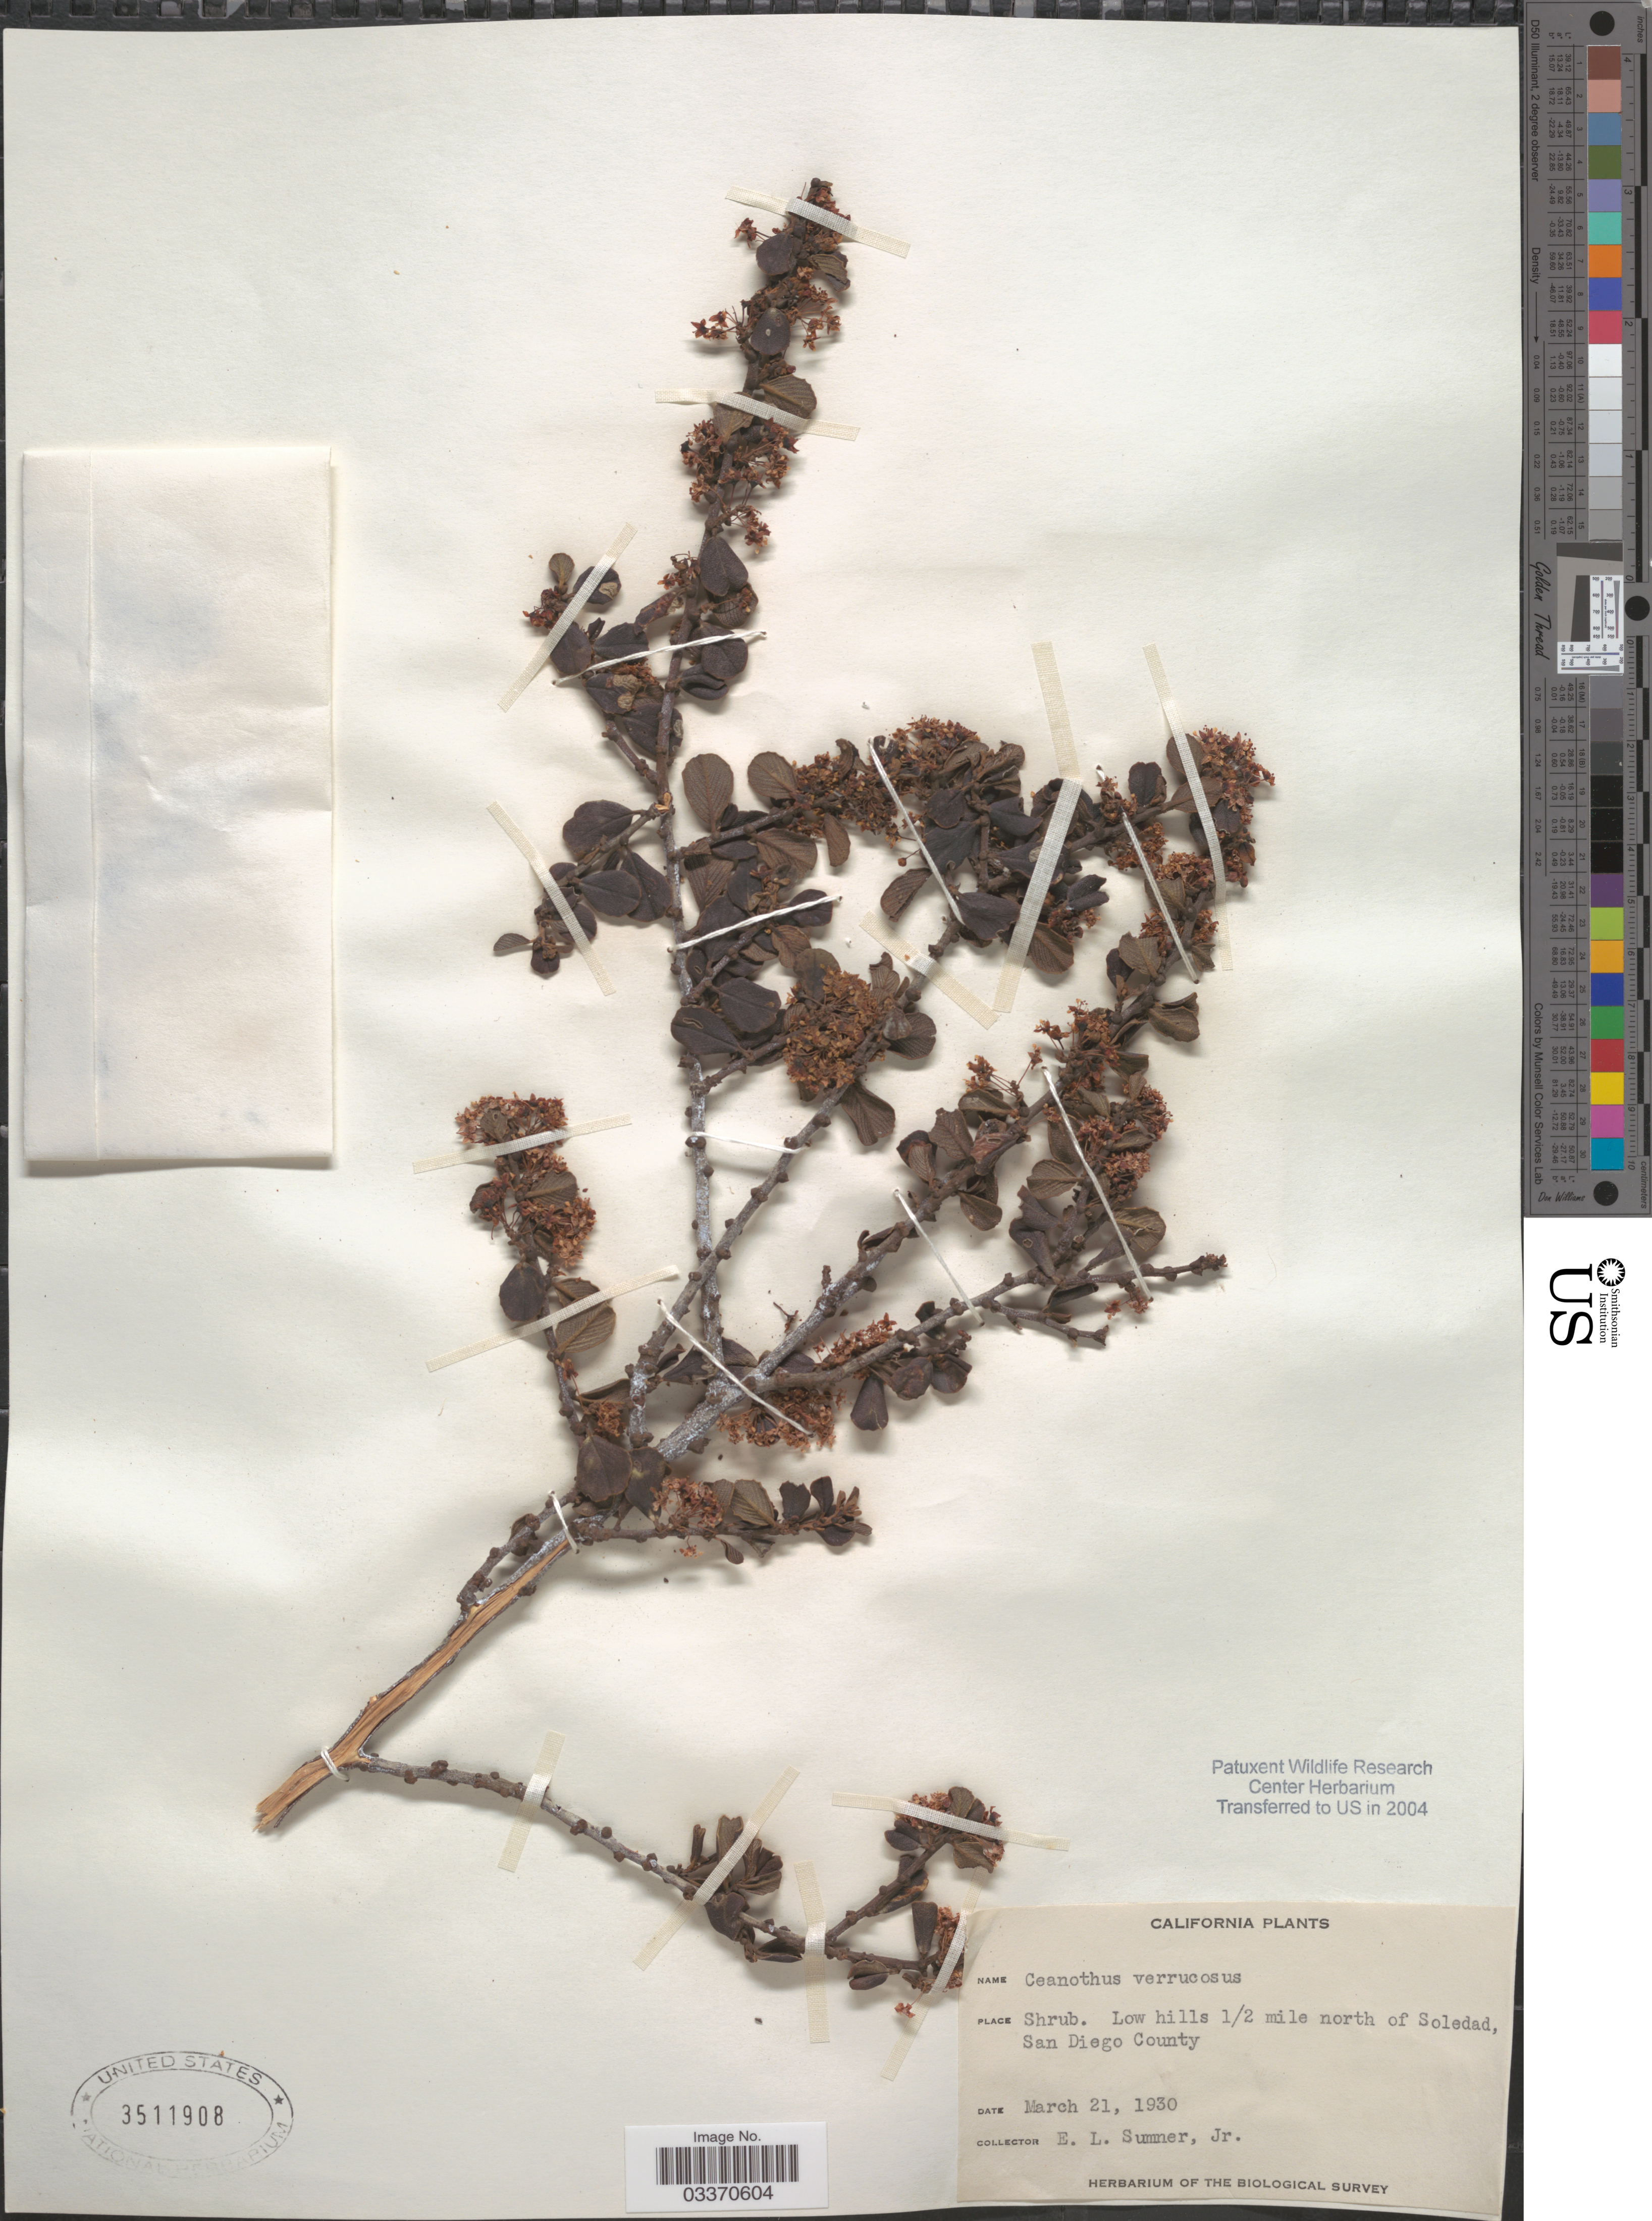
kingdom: Plantae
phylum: Tracheophyta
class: Magnoliopsida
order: Rosales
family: Rhamnaceae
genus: Ceanothus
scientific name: Ceanothus verrucosus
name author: Nutt.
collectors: E. Sumner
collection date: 1930-03-21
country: United States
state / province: California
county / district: San Diego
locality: Low hills 1/2 mile north of Soledad, San Diego County.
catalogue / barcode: US 3511908